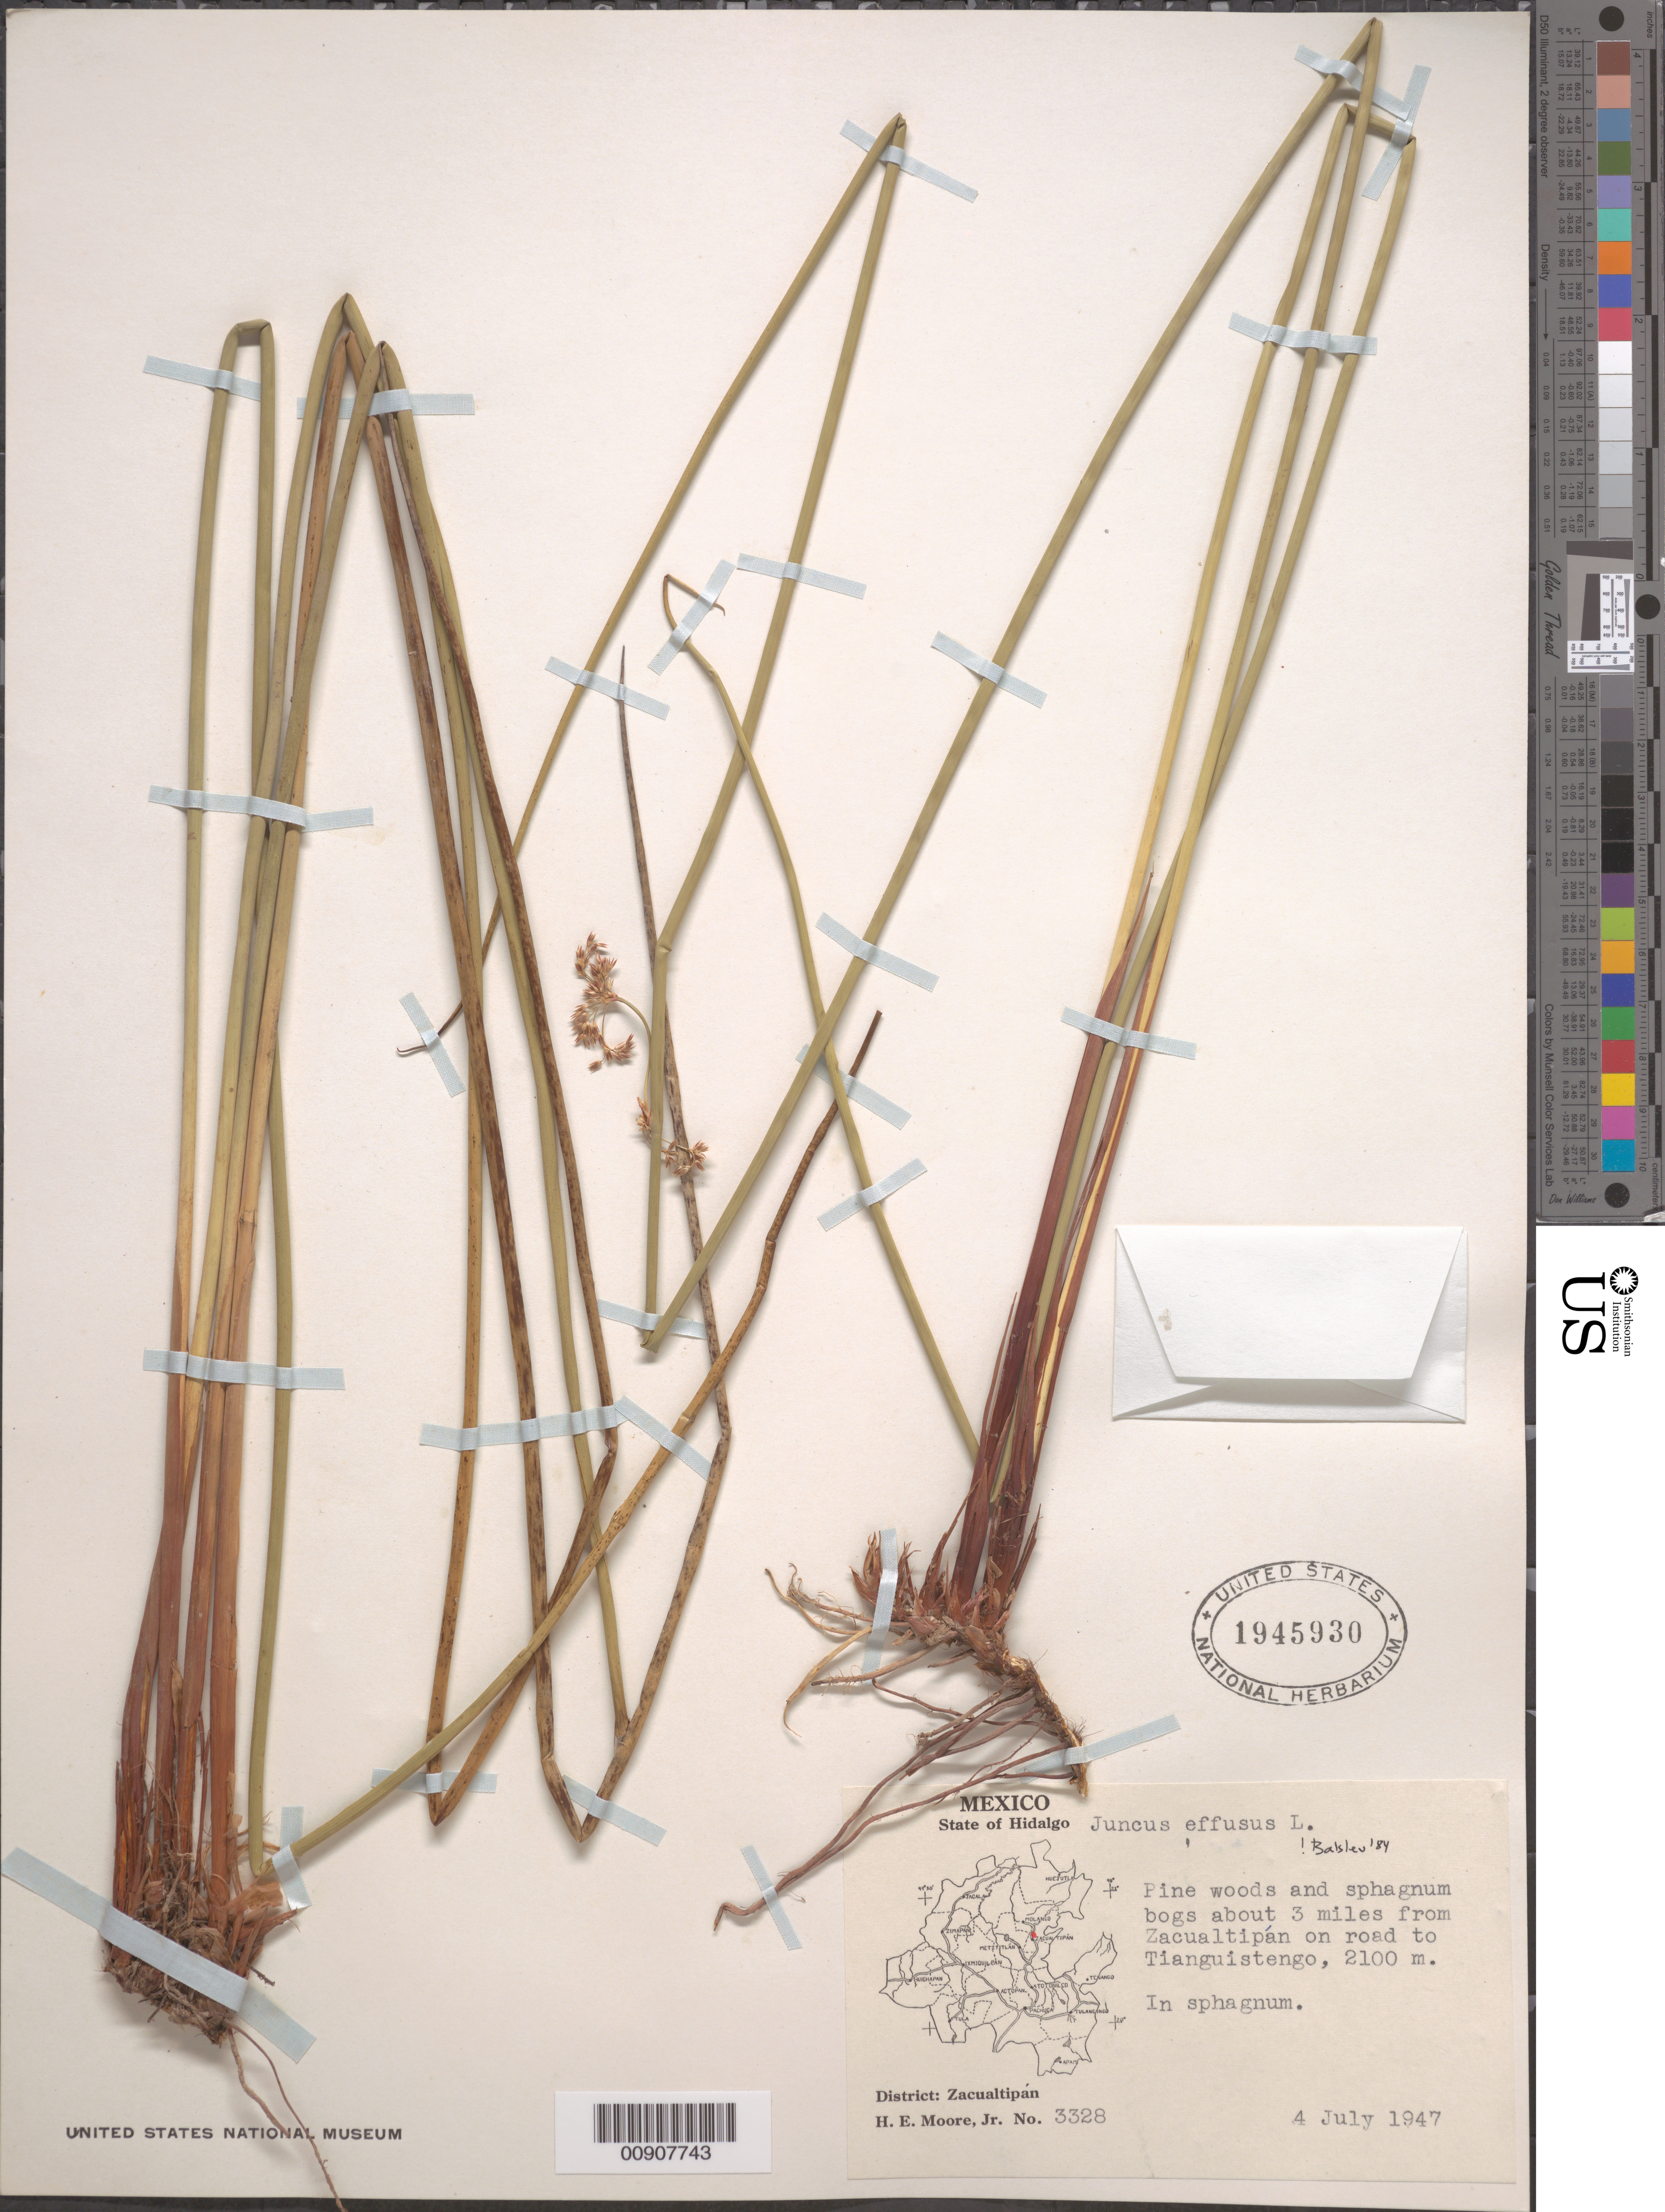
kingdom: Plantae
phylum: Tracheophyta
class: Liliopsida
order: Poales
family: Juncaceae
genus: Juncus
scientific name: Juncus effusus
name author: L.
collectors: H. E. Moore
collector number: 3328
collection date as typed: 04 Jul 1947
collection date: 1947-07-04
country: Mexico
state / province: Hidalgo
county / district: Zacualtipán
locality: State of Hidalgo: District Zacualtipán: About 3 miles from Tianguistengo.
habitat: Pine woods and sphagnum bogs. In sphagnum.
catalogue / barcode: US 1945930